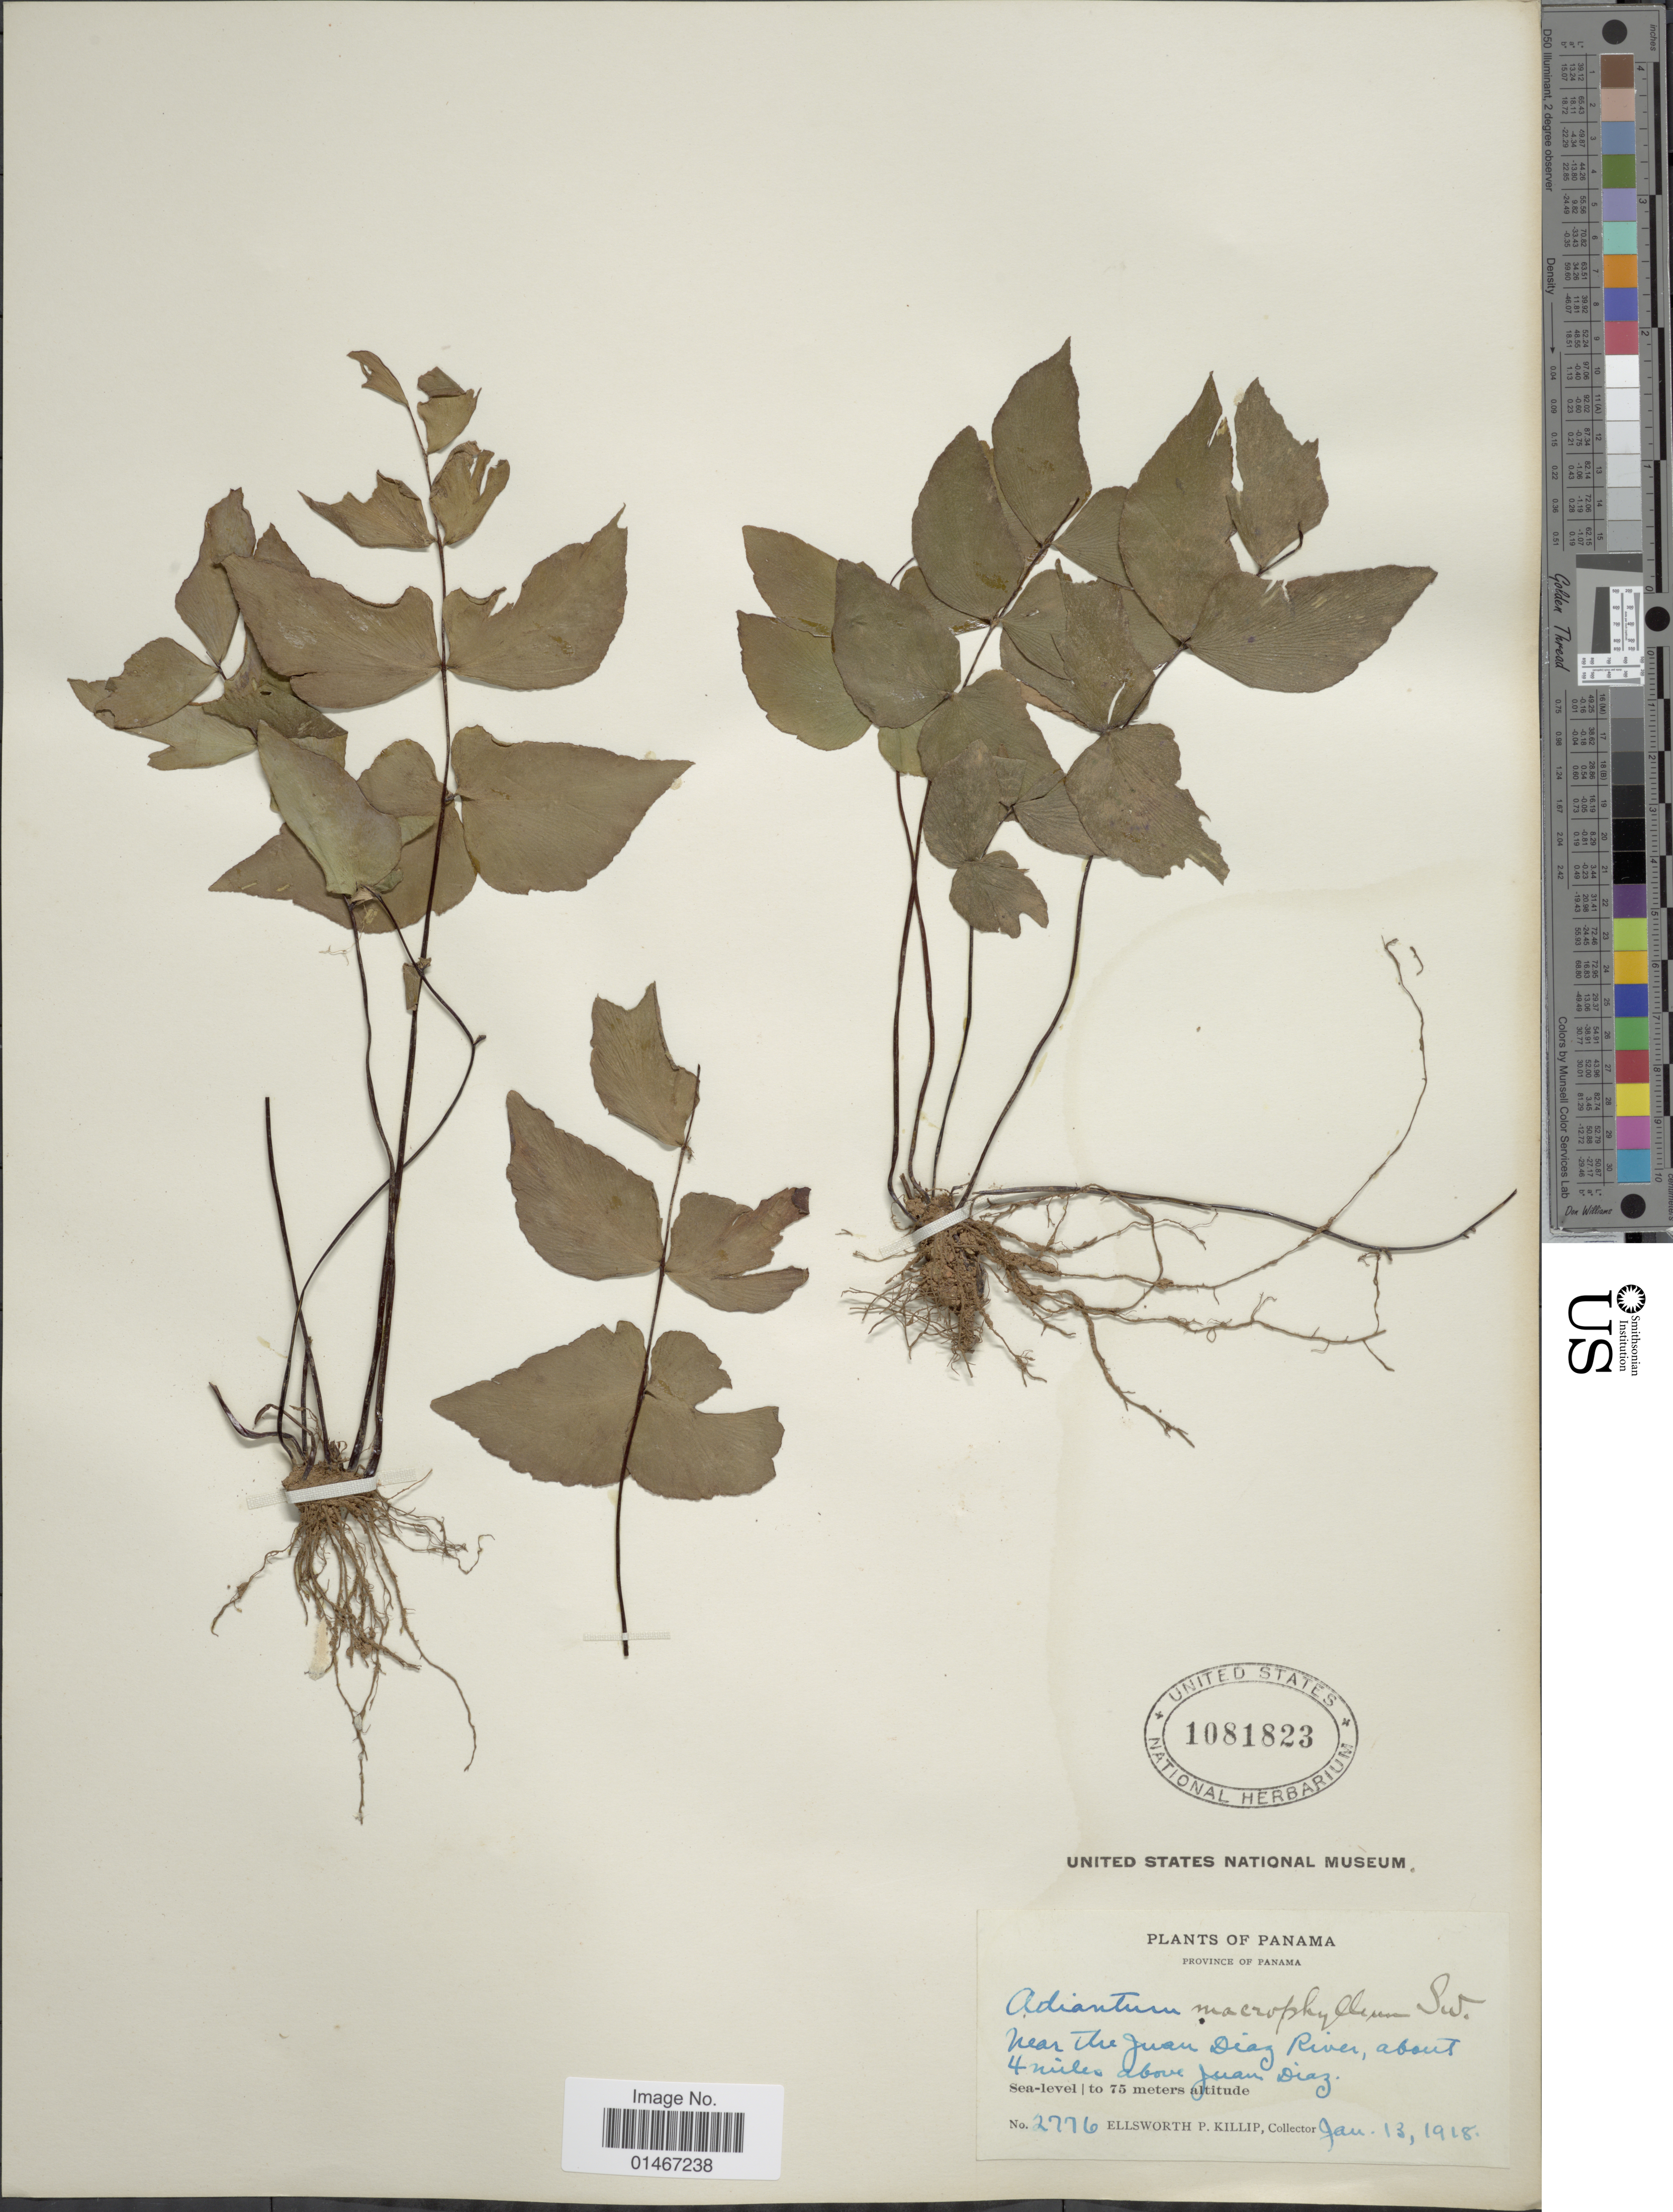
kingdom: Plantae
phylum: Tracheophyta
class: Polypodiopsida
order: Polypodiales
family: Pteridaceae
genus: Adiantum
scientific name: Adiantum macrophyllum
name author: Sw.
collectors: E. P. Killip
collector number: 2776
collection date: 1918-01-13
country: Panama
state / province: Panamá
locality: Province of Panama. Near The Juan Diaz River, about 4 miles above Juan Diaz.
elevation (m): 75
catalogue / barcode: US 1081823